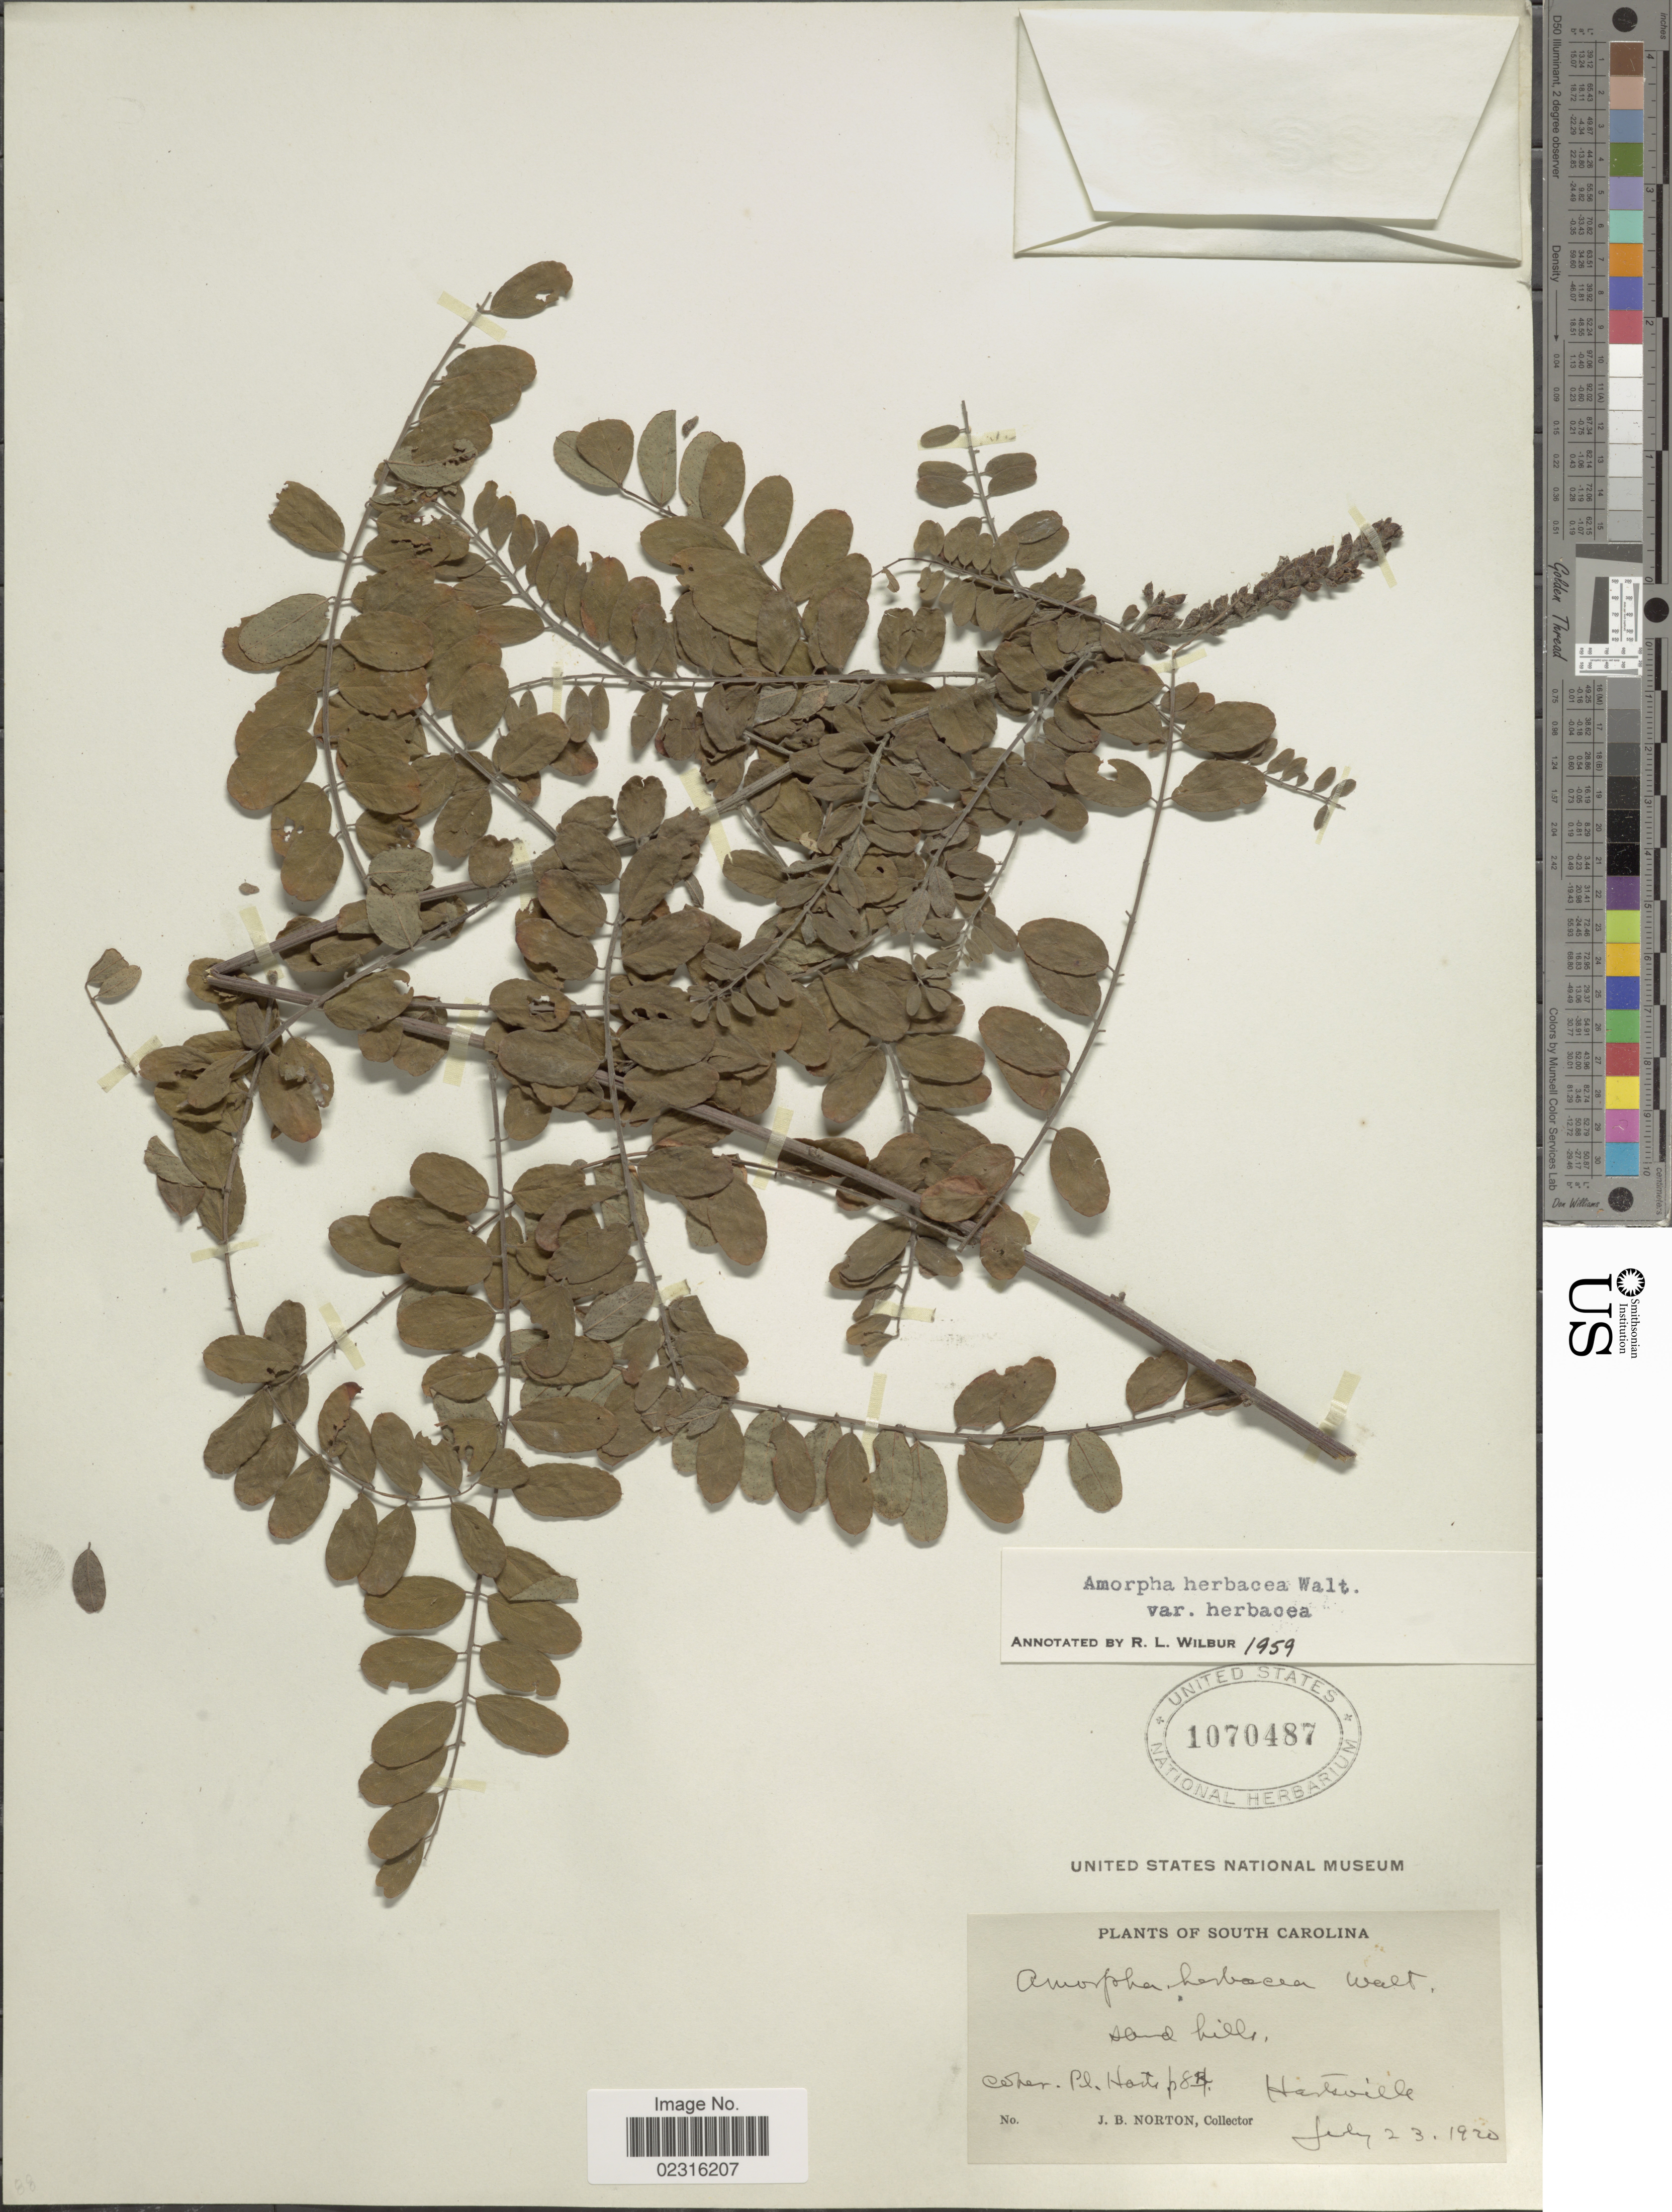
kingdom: Plantae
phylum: Tracheophyta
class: Magnoliopsida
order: Fabales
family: Fabaceae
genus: Amorpha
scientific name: Amorpha herbacea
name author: Schltdl.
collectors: J. B. Norton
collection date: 1920-07-23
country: United States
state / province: South Carolina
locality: Sand hills, Hartsville.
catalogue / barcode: US 1070487